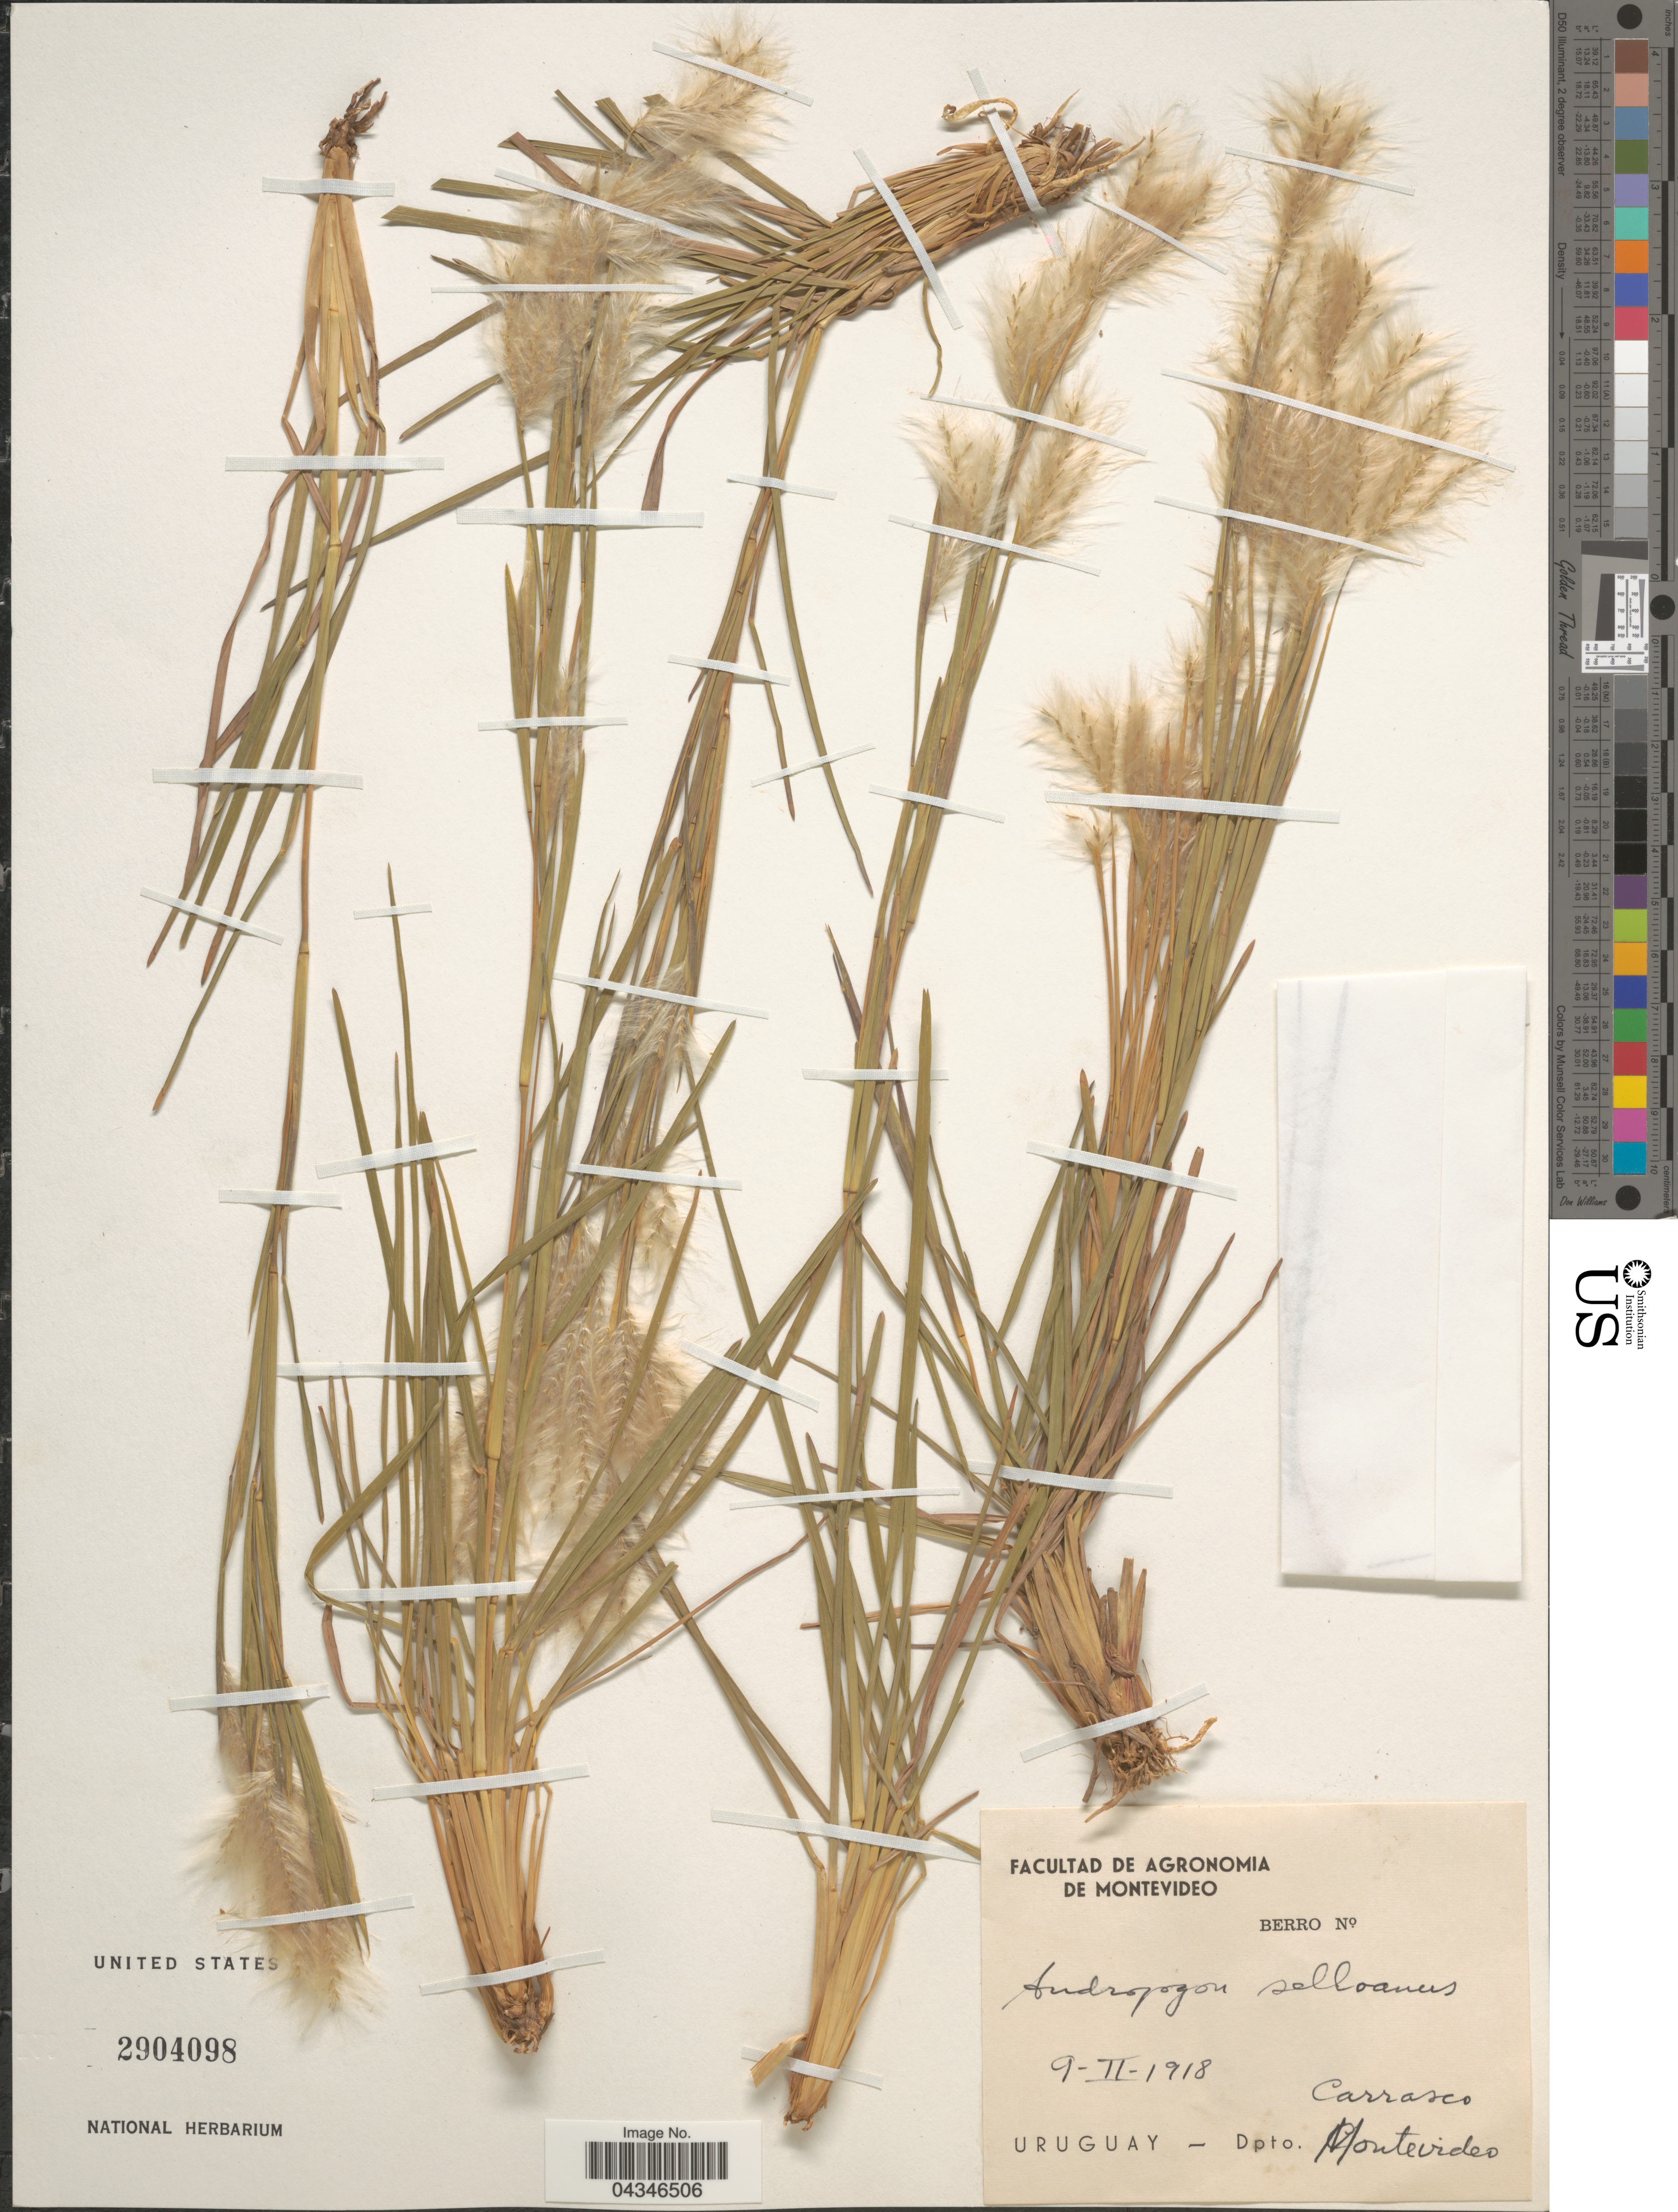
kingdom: Plantae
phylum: Tracheophyta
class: Liliopsida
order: Poales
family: Poaceae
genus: Andropogon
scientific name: Andropogon selloanus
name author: (Hack.) Hack.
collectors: Berro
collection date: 1918-02-09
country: Uruguay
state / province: Montevideo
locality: Carrasco. Dpto. Montevideo.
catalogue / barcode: US 2904098